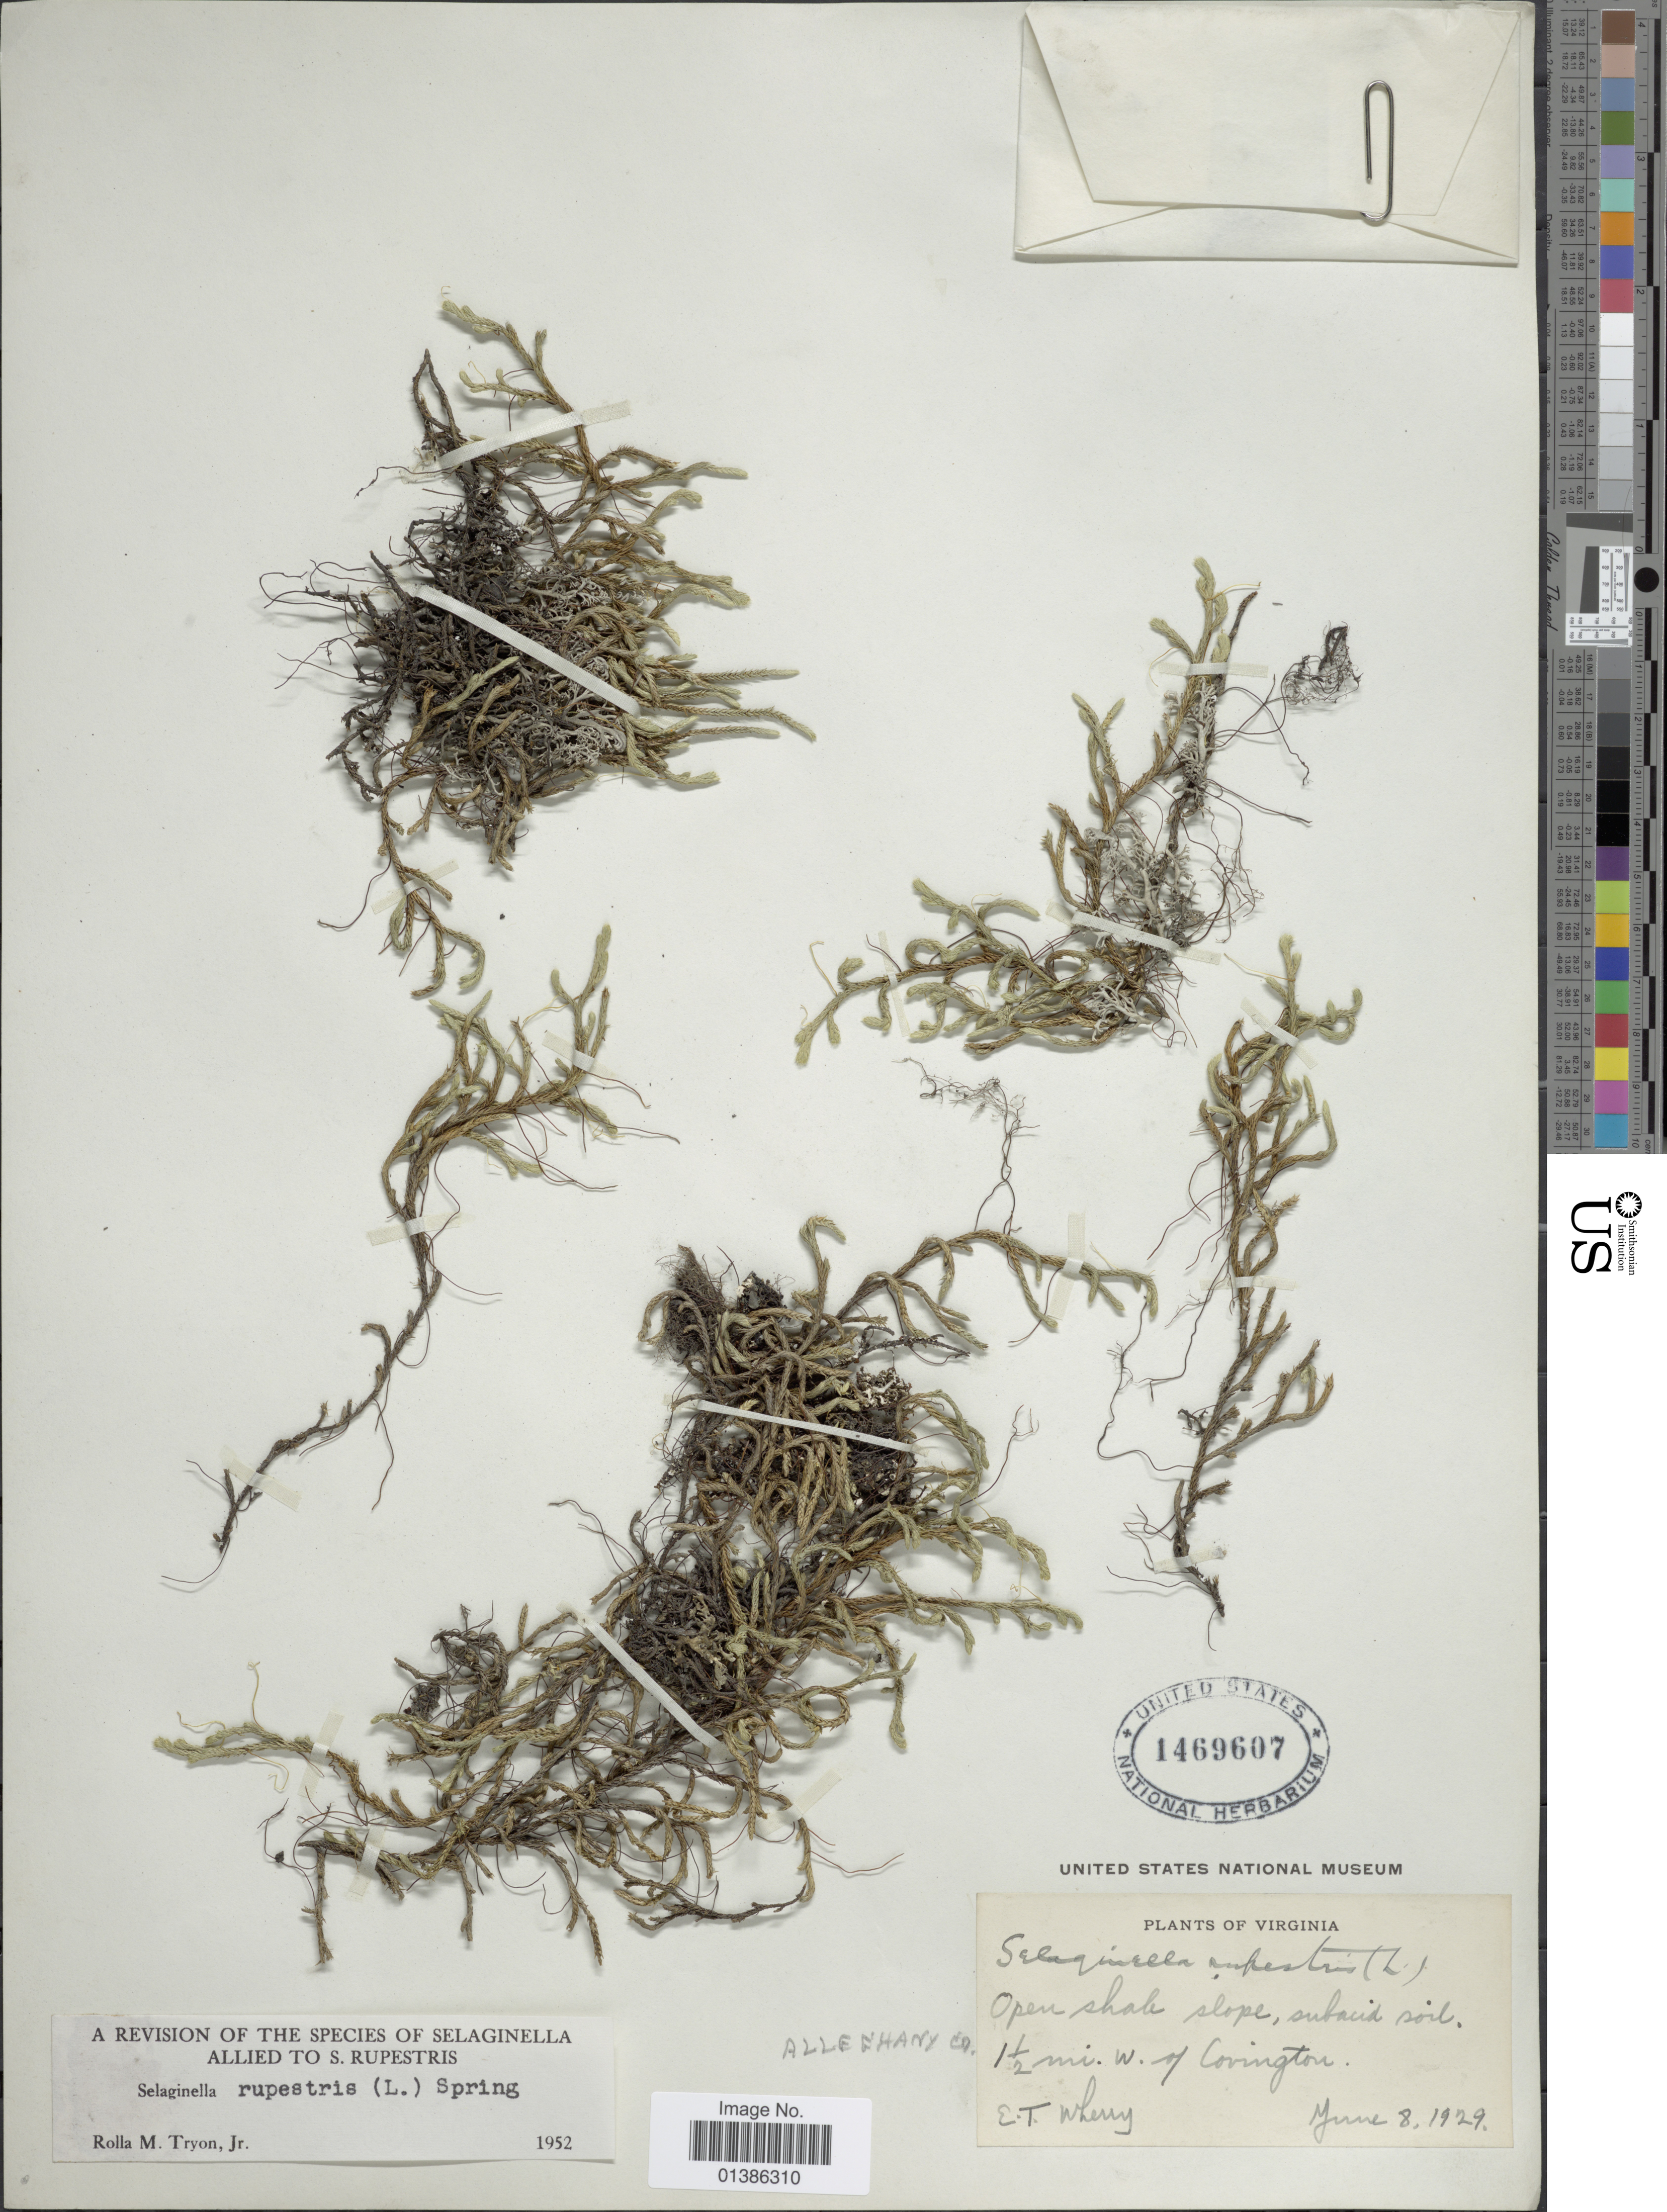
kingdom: Plantae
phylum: Tracheophyta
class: Lycopodiopsida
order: Selaginellales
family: Selaginellaceae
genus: Selaginella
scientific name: Selaginella rupestris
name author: (L.) Spring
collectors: E. T. Wherry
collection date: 1929-06-08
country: United States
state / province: Virginia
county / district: Alleghany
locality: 1½ mi. W of Covington. Alleghany Co.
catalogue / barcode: US 1469607